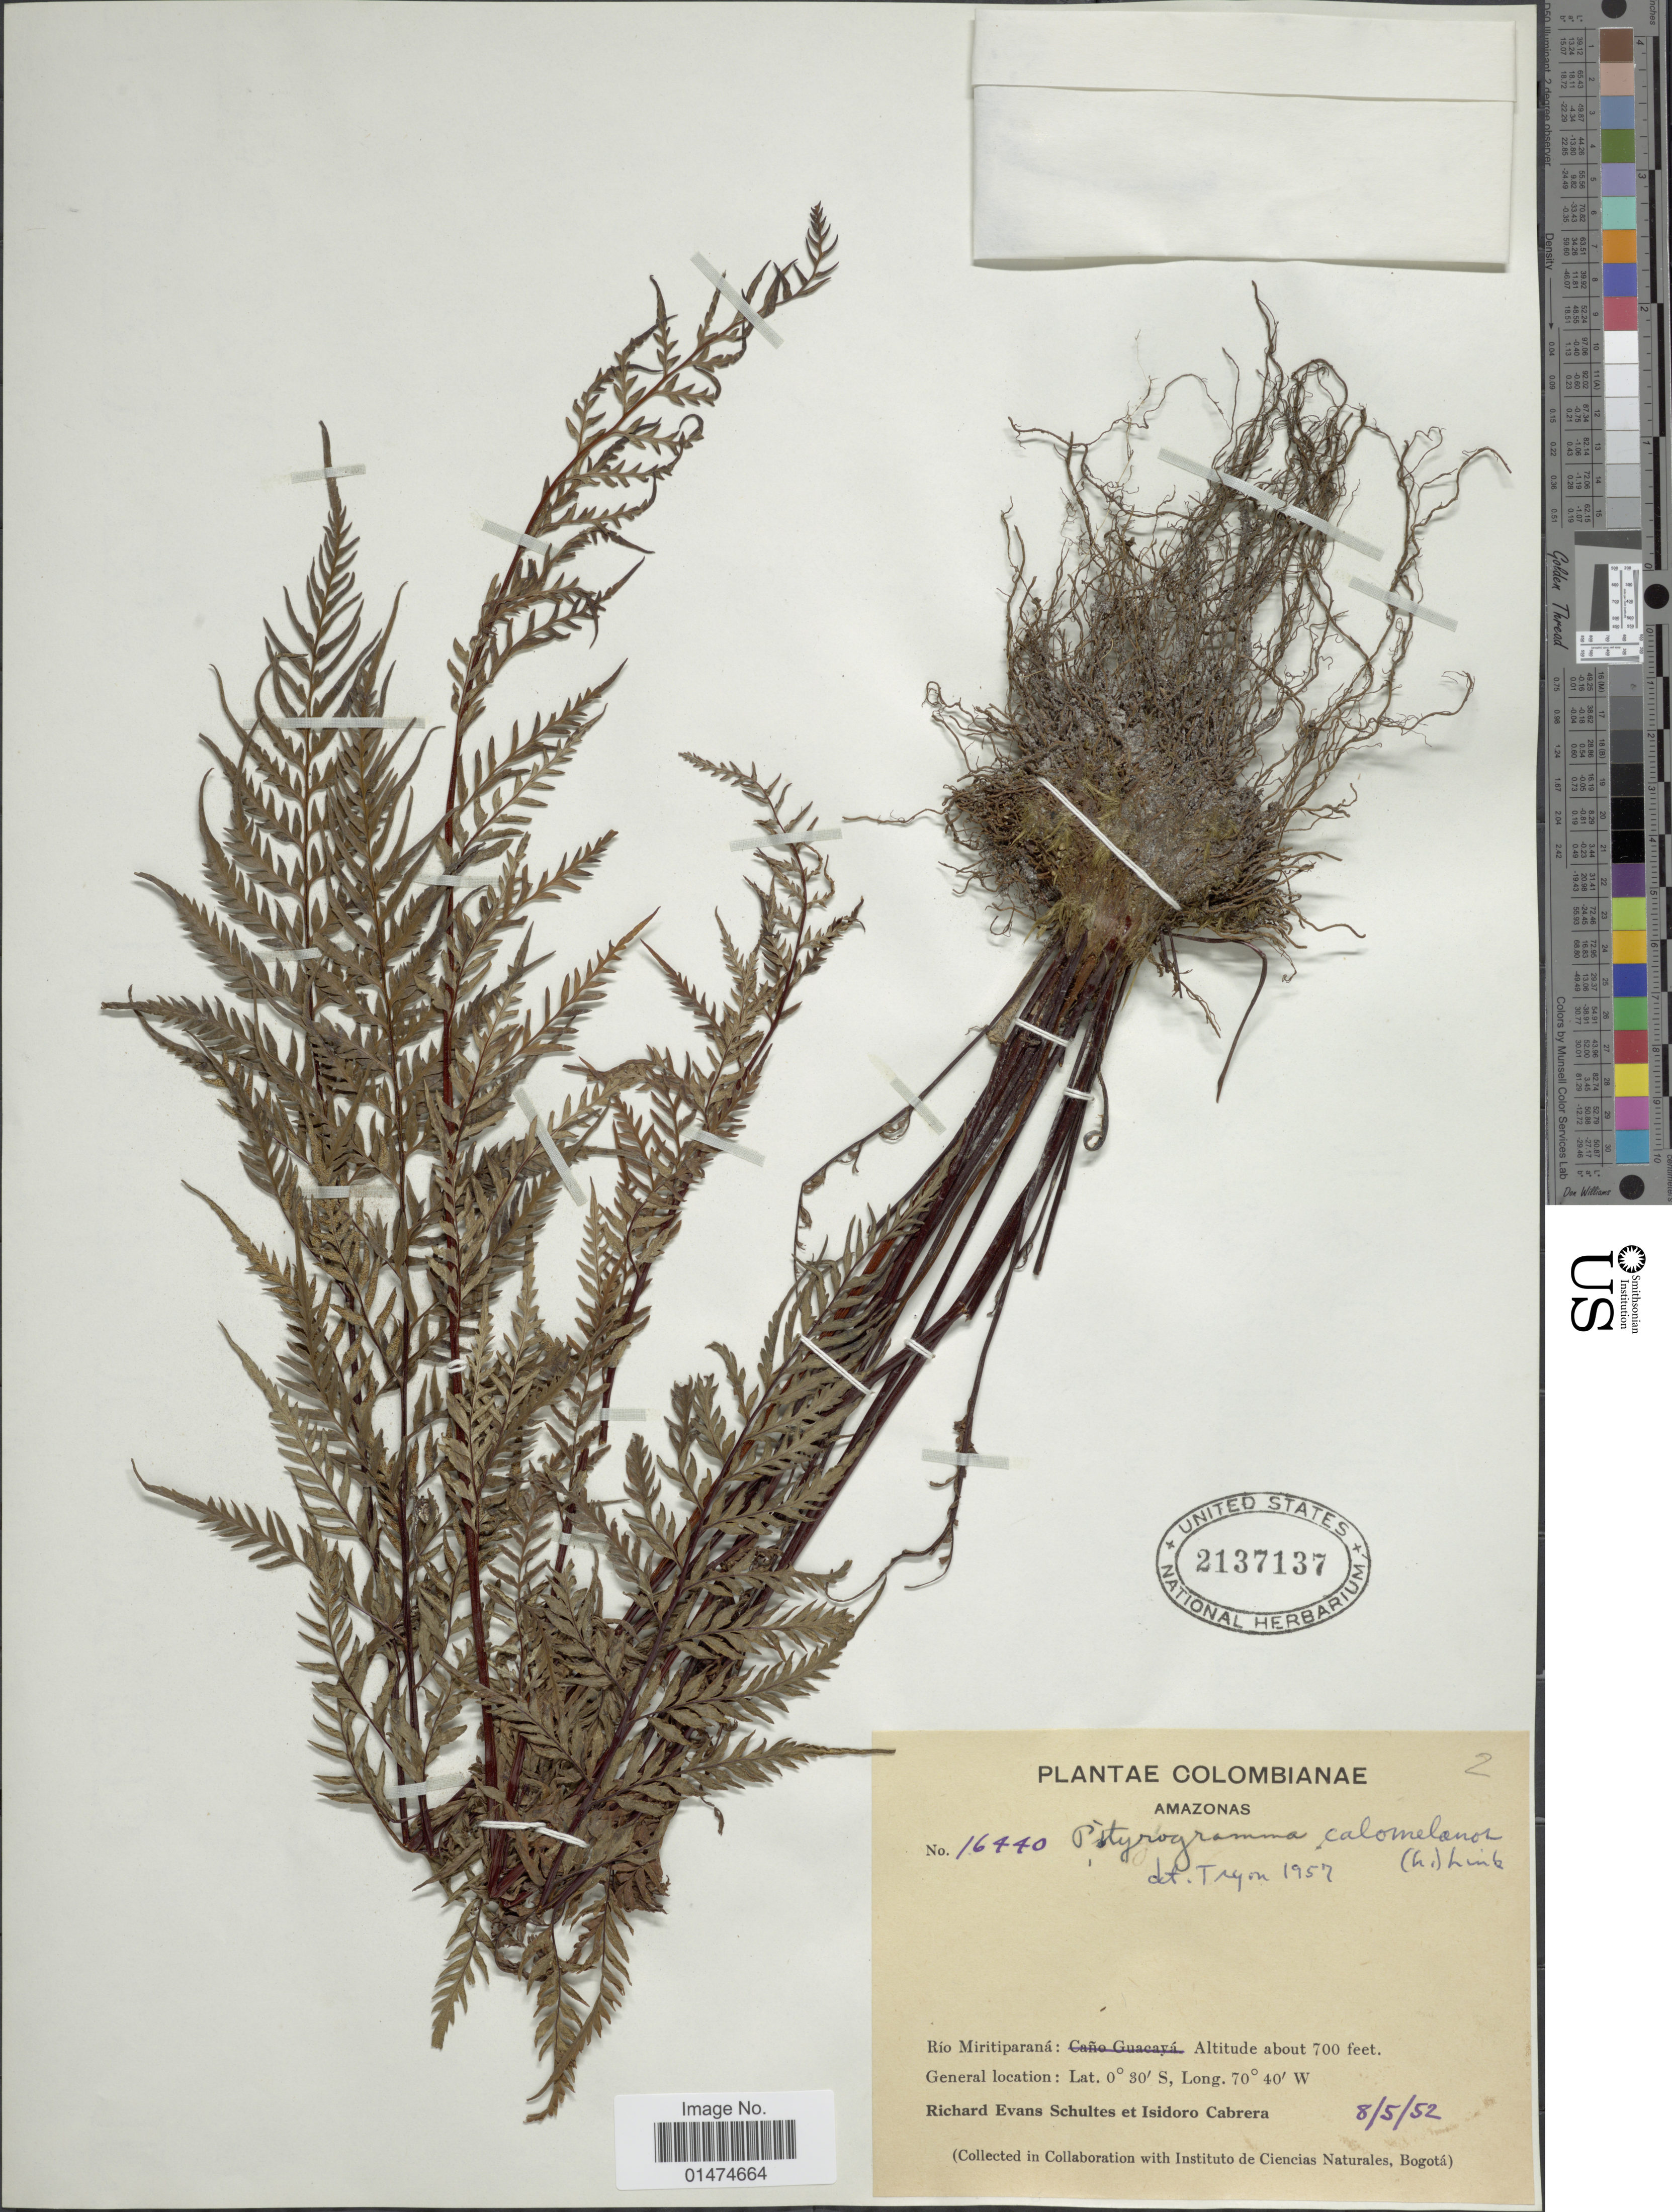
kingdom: Plantae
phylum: Tracheophyta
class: Polypodiopsida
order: Polypodiales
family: Pteridaceae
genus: Pityrogramma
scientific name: Pityrogramma calomelanos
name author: (L.) Link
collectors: R. E. Schultes & I. Cabrera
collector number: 16440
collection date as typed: Transcribed d/m/y: 8/5/52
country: Colombia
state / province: Amazônas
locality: Rio Miritiparana.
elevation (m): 213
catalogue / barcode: US 2137137